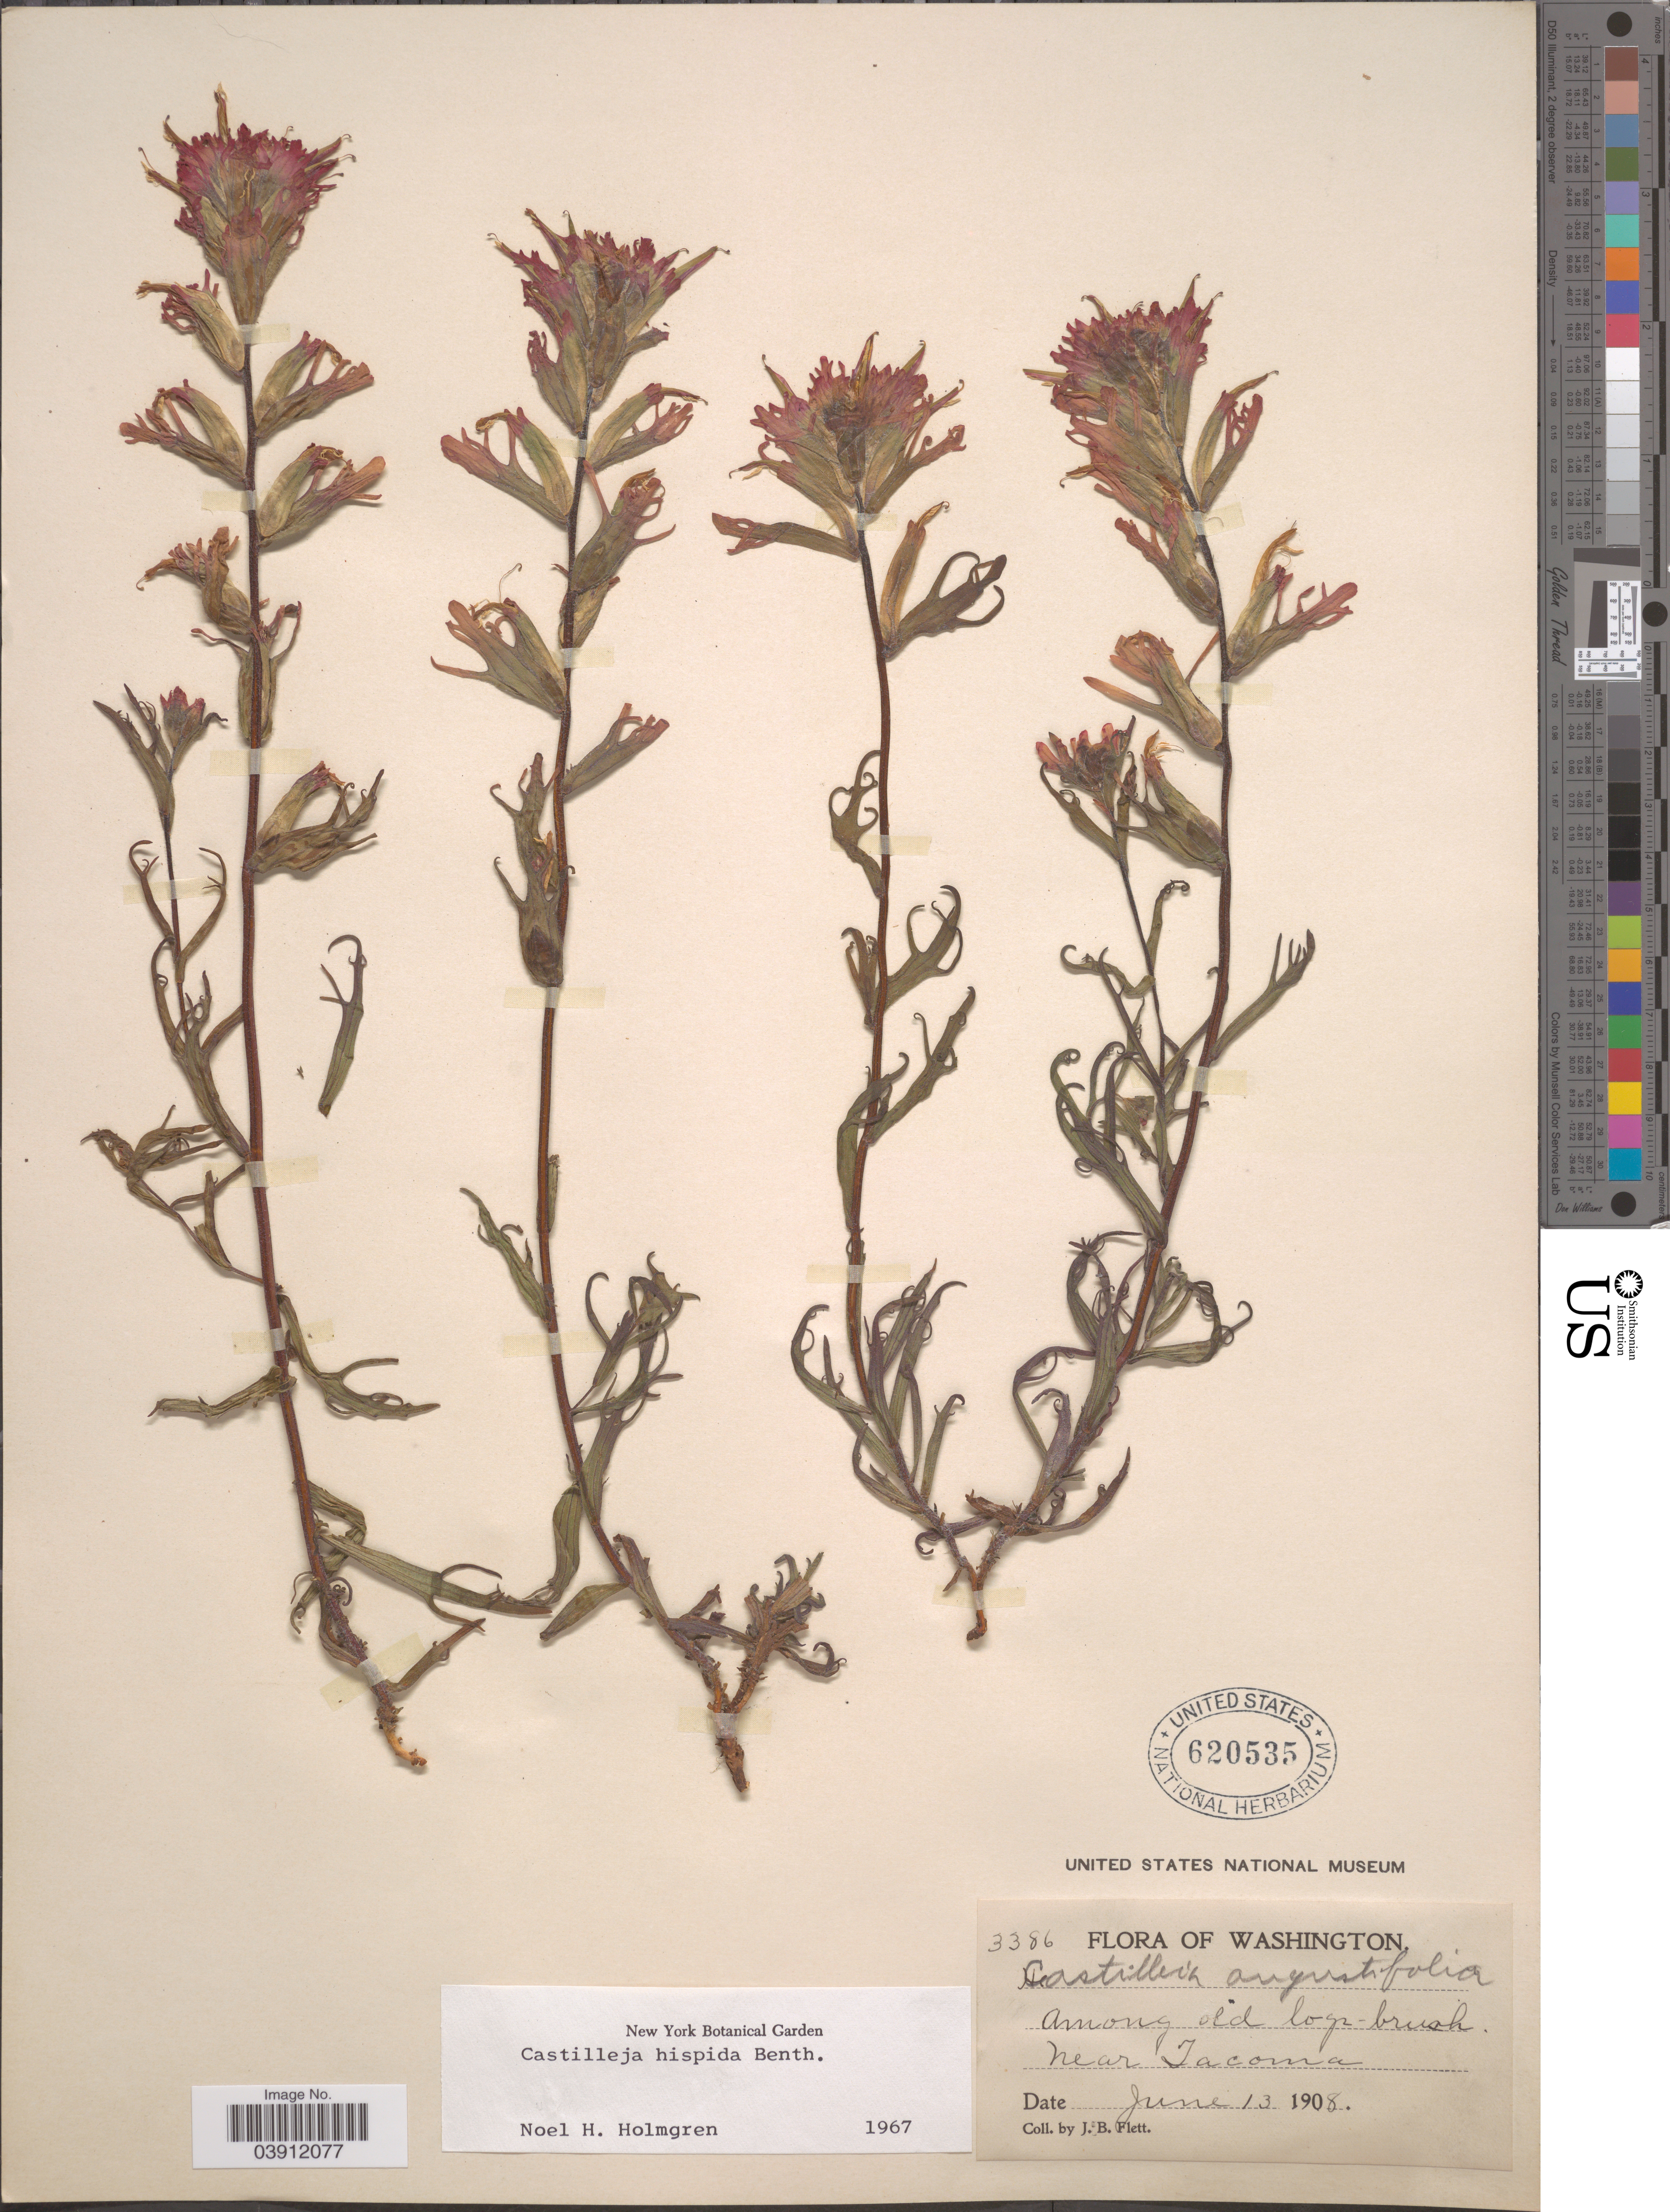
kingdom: Plantae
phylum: Tracheophyta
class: Magnoliopsida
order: Lamiales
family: Orobanchaceae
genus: Castilleja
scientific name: Castilleja hispida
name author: Benth. ex Hook.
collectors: J. Flett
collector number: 3386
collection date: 1908-06-13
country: United States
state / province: Washington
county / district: Pierce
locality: Near Tacoma.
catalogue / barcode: US 620535